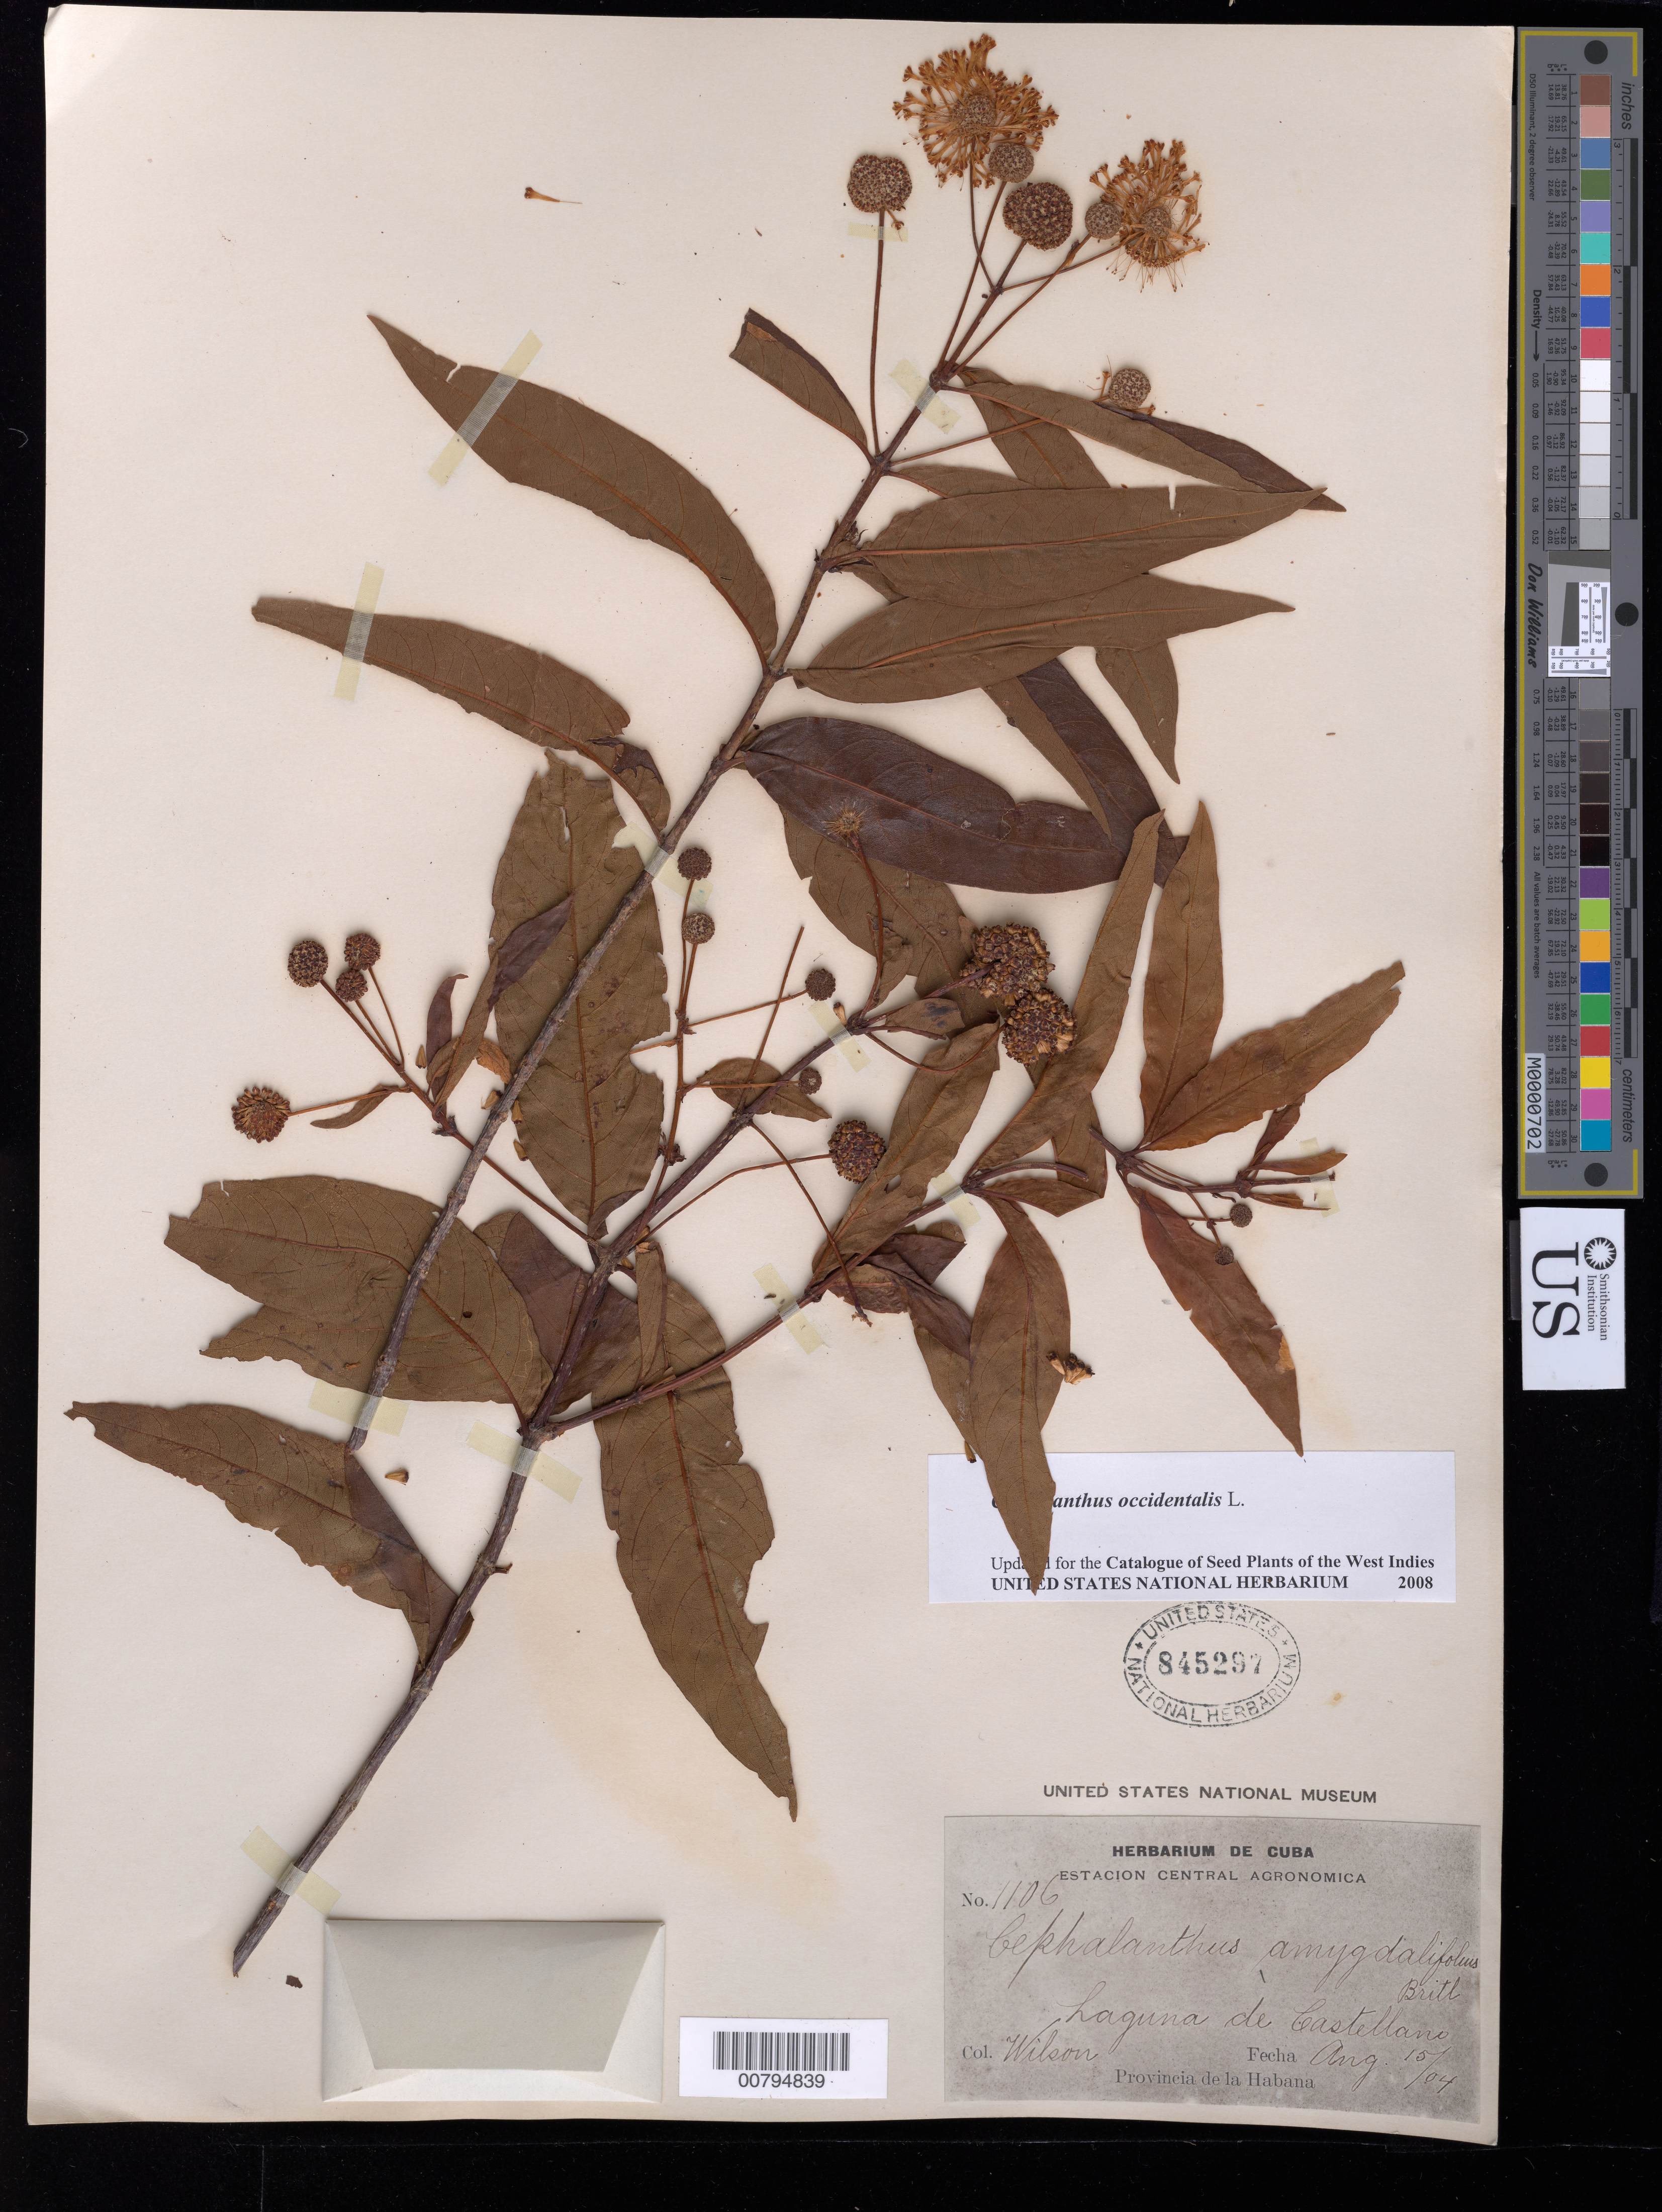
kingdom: Plantae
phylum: Tracheophyta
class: Magnoliopsida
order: Gentianales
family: Rubiaceae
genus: Cephalanthus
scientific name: Cephalanthus occidentalis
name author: L.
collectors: -- Wilson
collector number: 1106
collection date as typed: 15 Aug 1904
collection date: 1904-08-15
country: Cuba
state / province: La Habana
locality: Laguna de Castellane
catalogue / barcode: US 845297